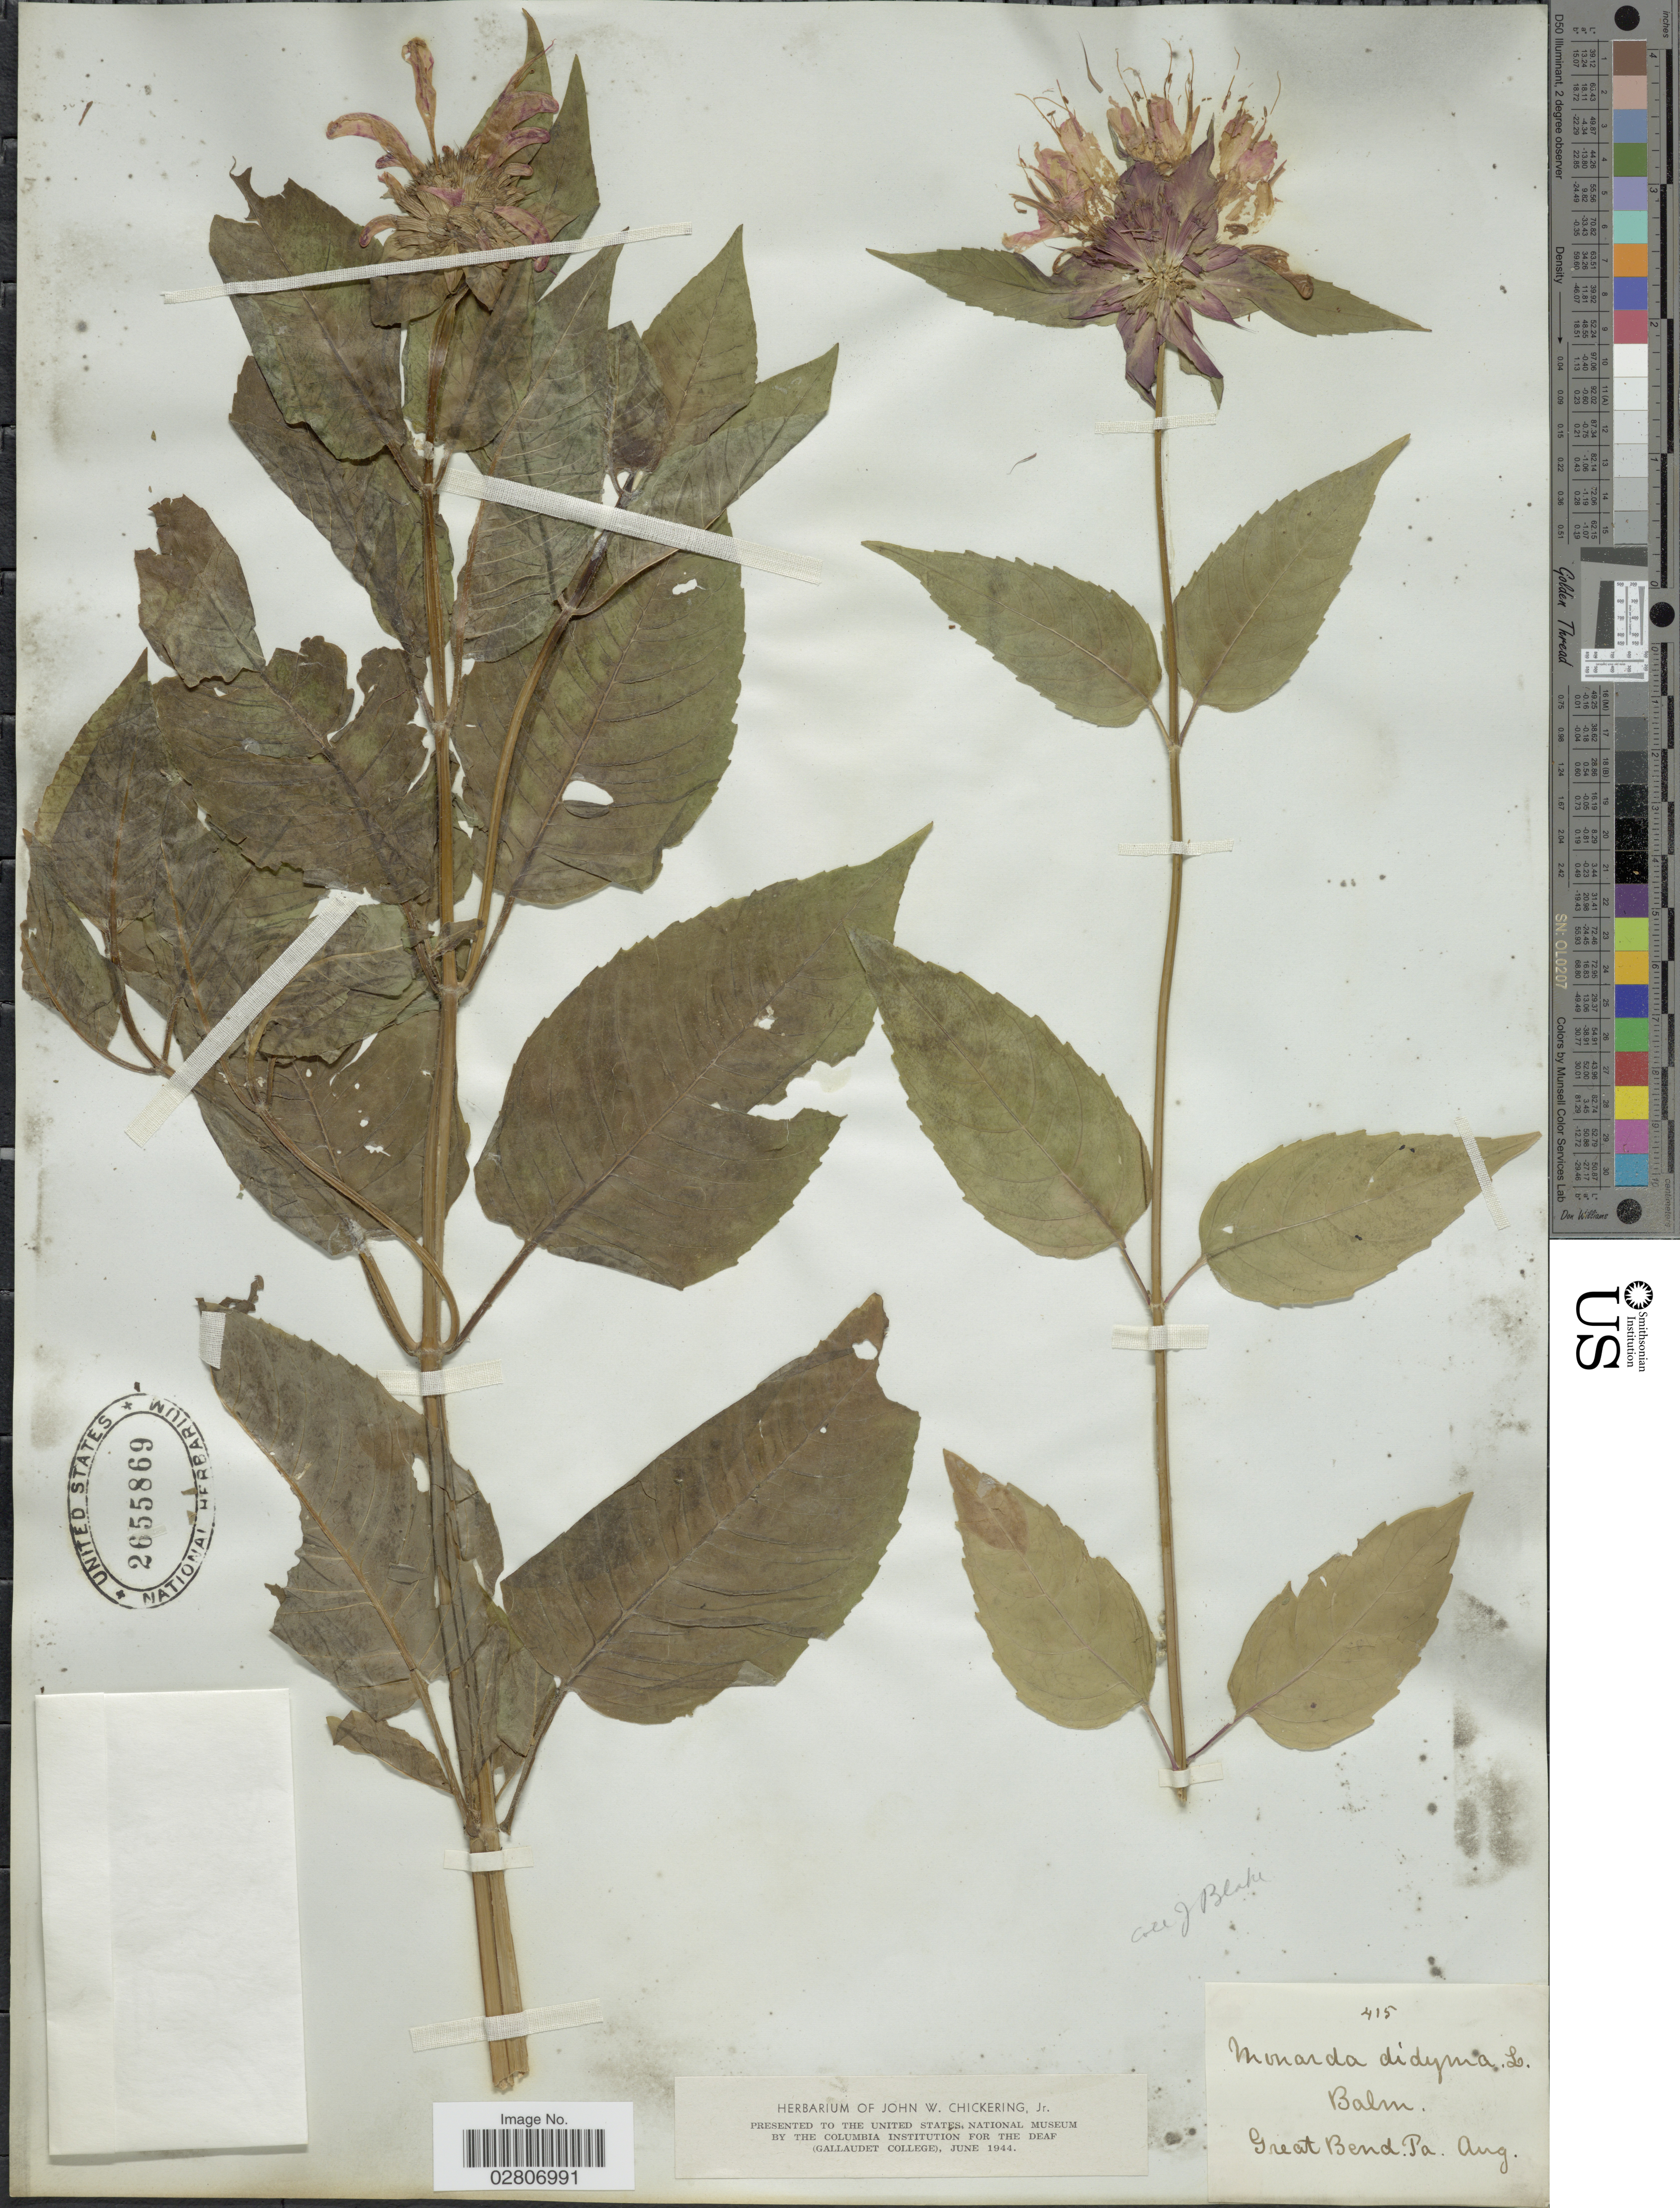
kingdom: Plantae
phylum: Tracheophyta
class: Magnoliopsida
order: Lamiales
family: Lamiaceae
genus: Monarda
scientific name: Monarda didyma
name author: L.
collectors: J. Blake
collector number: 415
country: United States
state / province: Pennsylvania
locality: Great Bend.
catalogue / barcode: US 2655869